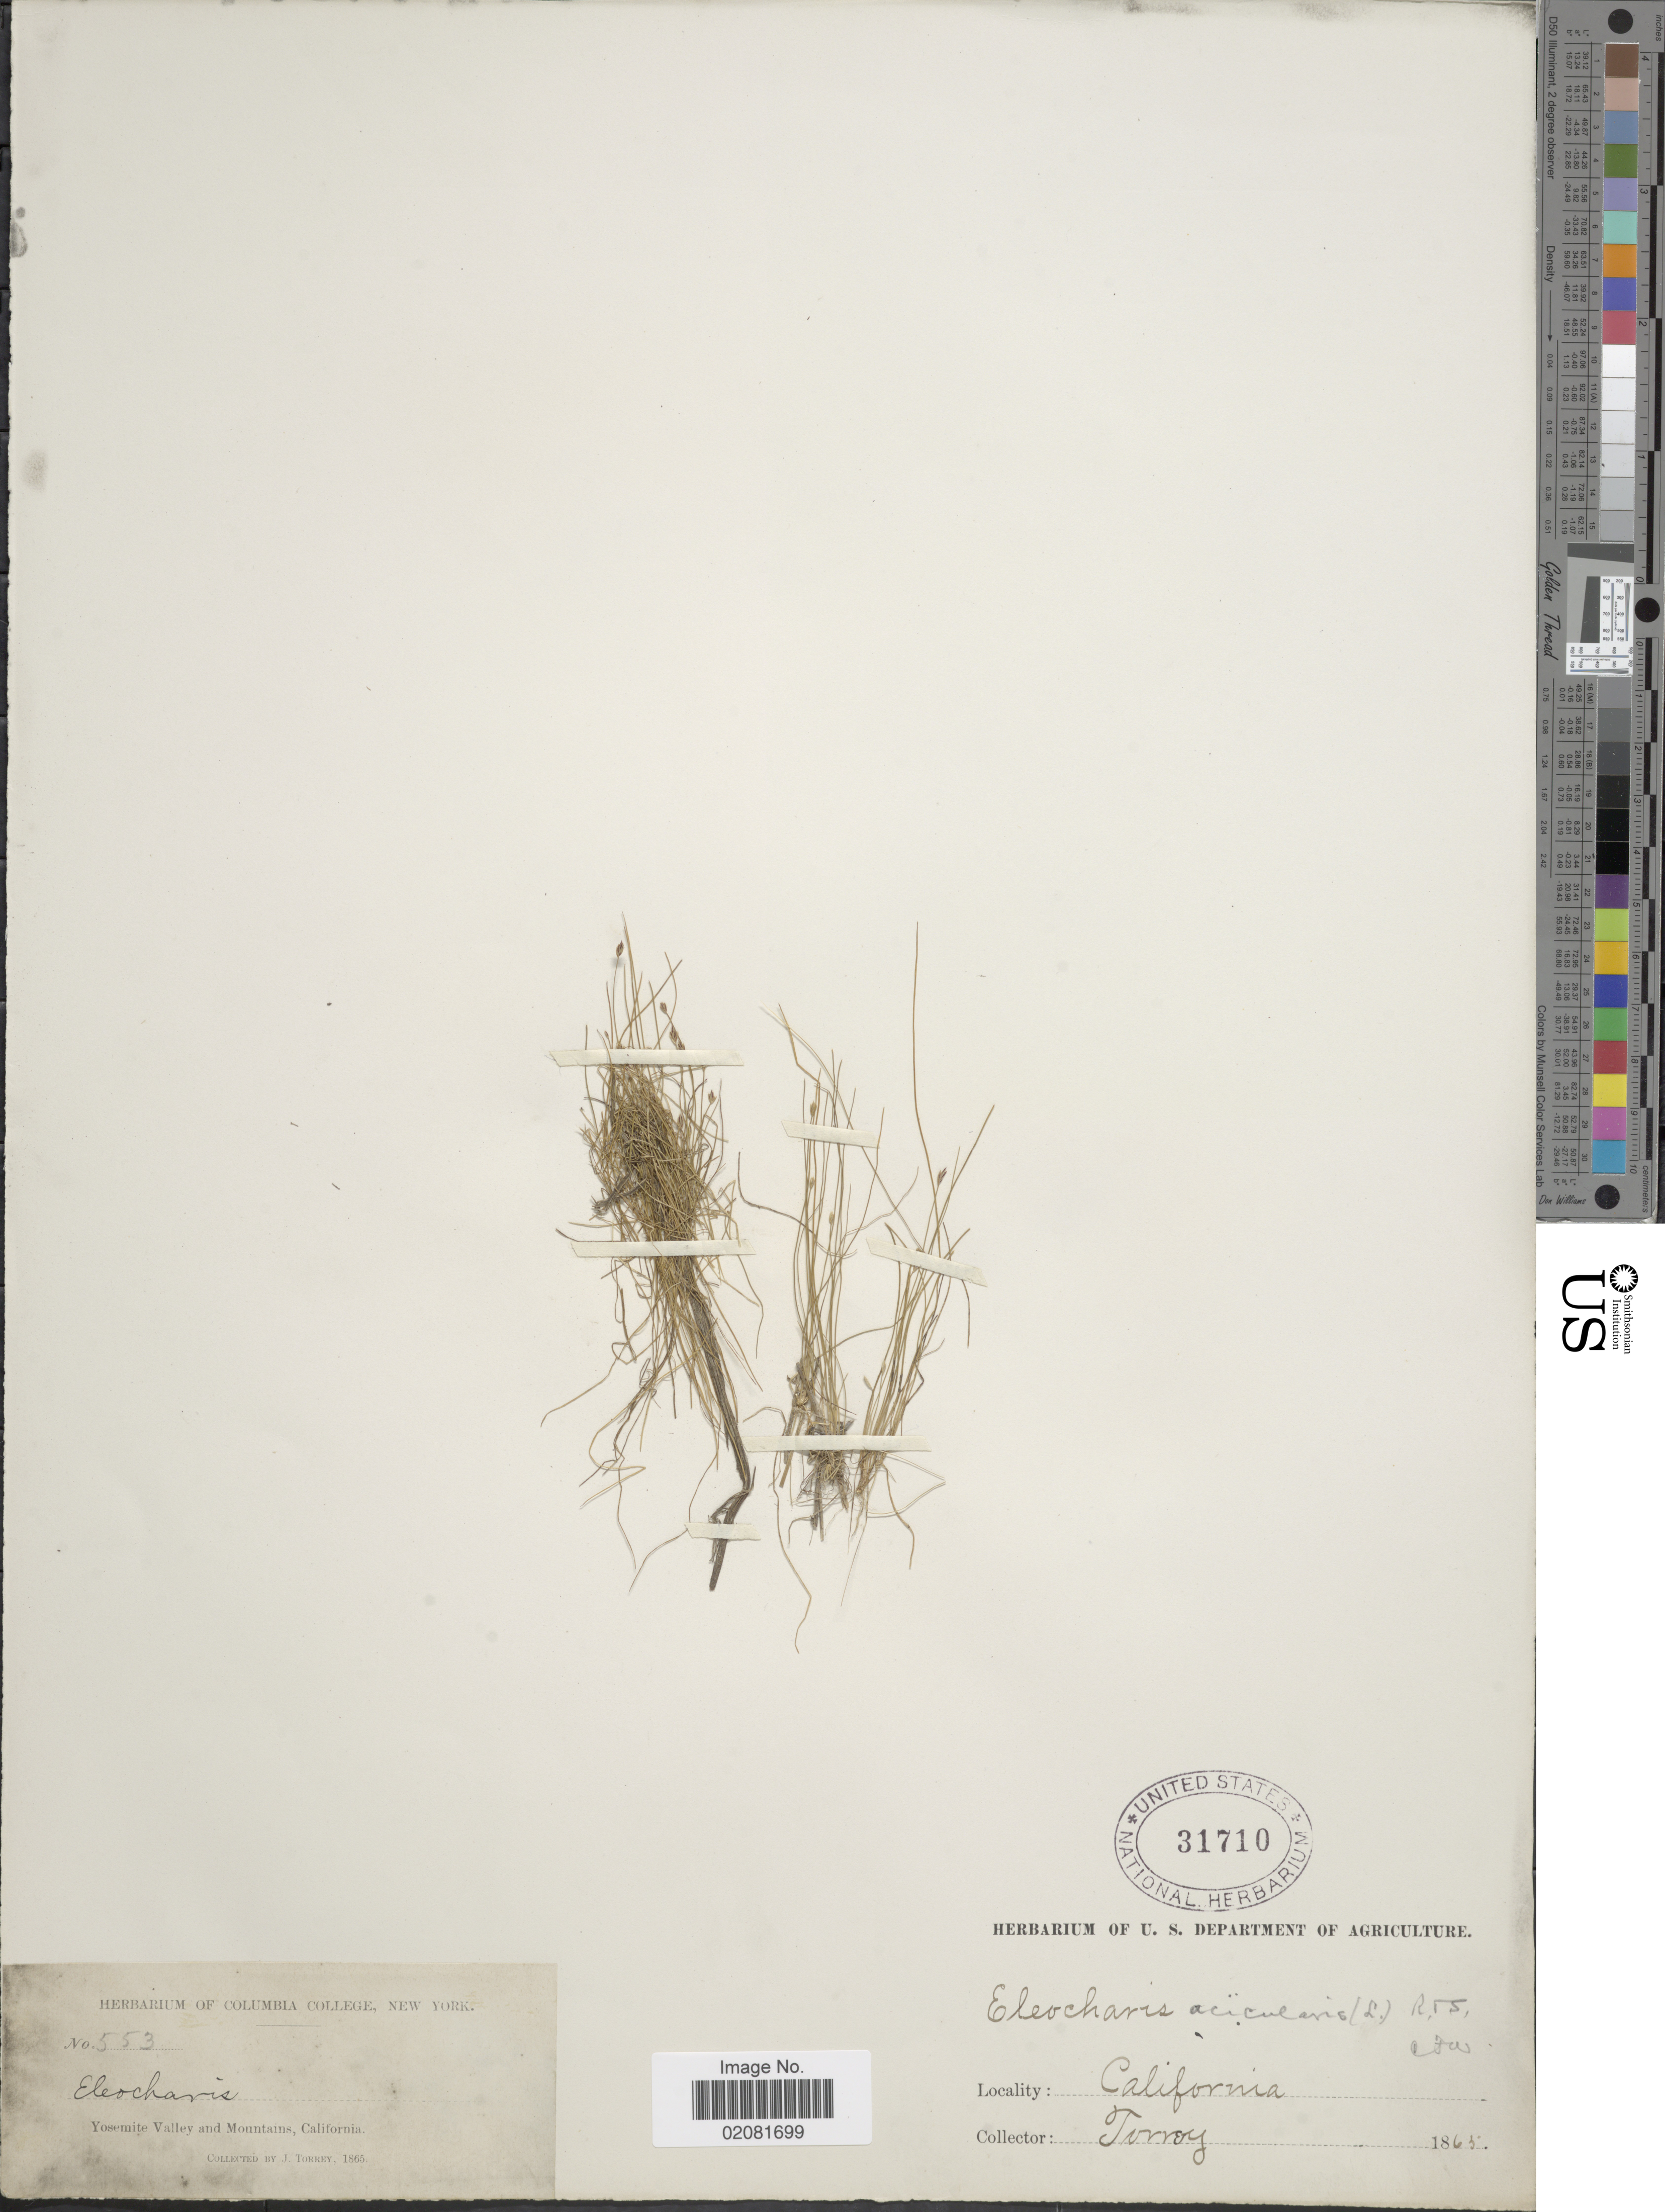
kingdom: Plantae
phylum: Tracheophyta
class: Liliopsida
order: Poales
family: Cyperaceae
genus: Eleocharis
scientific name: Eleocharis acicularis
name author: (L.) Roem. & Schult.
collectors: J. Torrey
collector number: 553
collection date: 1865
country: United States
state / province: California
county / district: Mariposa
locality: Yosemite Valley and Mountains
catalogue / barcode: US 31710